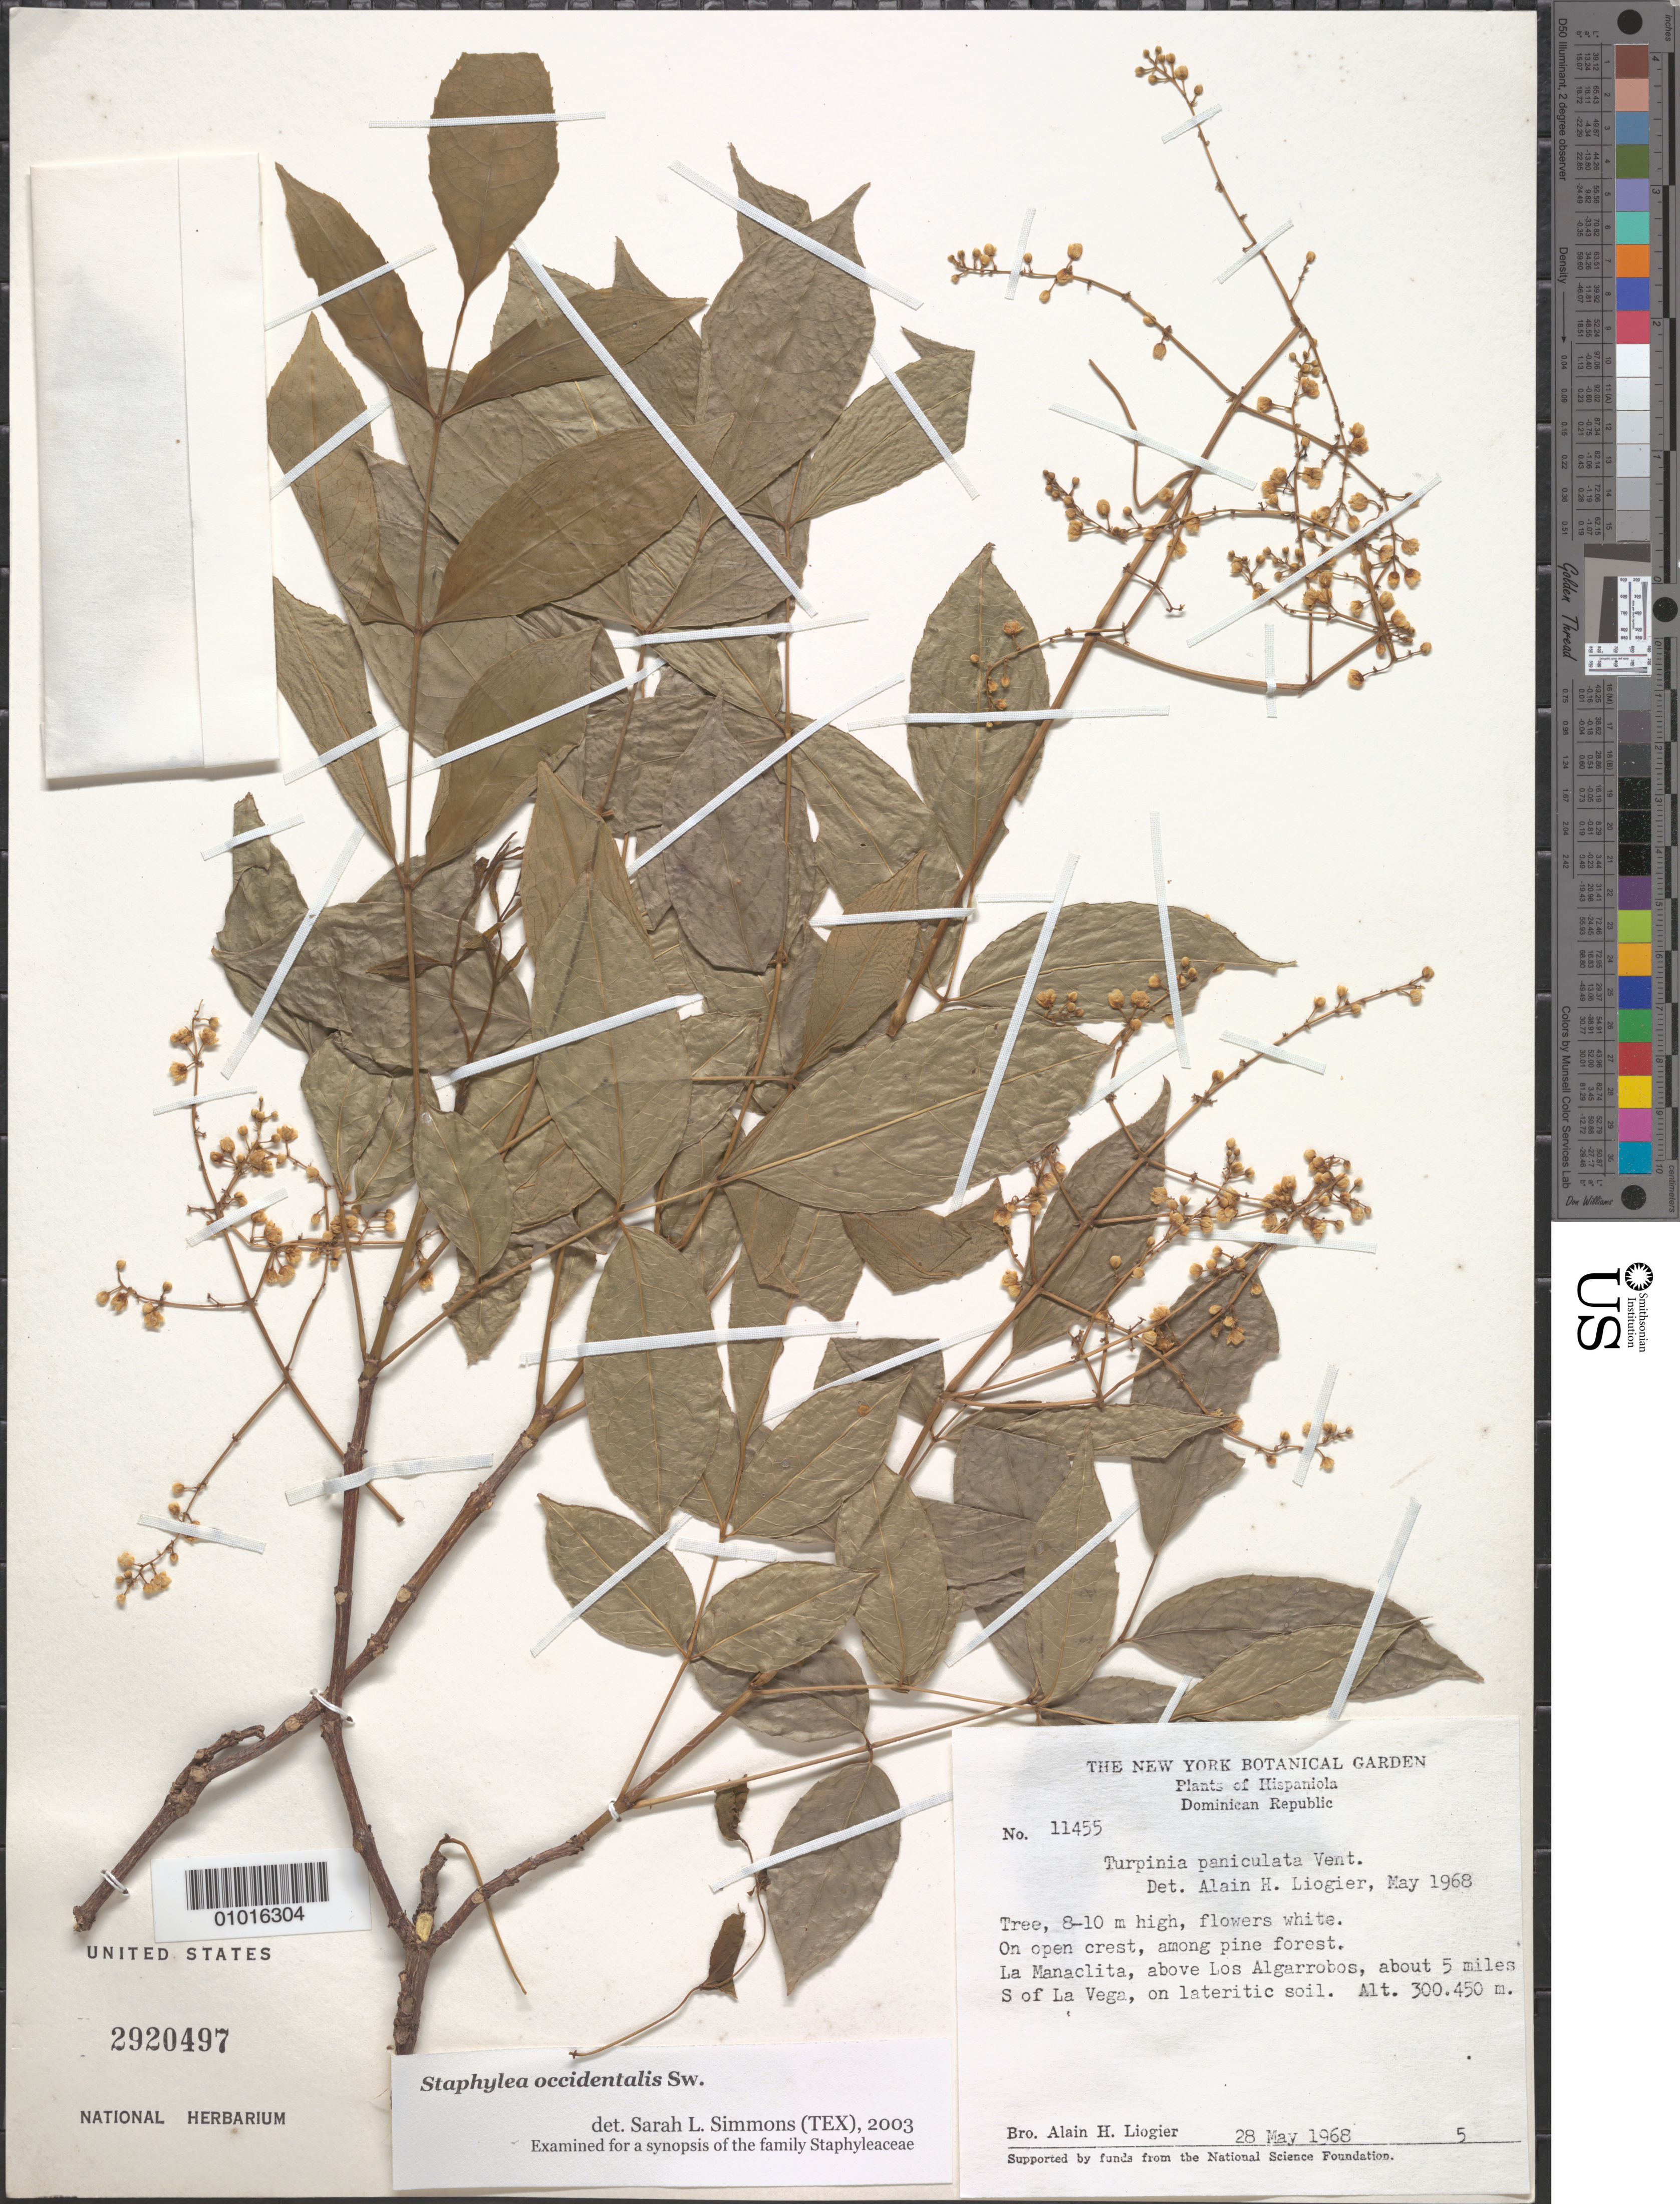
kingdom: Plantae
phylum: Tracheophyta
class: Magnoliopsida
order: Crossosomatales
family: Staphyleaceae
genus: Staphylea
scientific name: Staphylea occidentalis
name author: Sw.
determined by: Simmons, S. L.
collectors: A. H. Liogier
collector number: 11455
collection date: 1968-05-28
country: Dominican Republic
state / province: La Vega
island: Hispaniola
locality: La Manaclita, above Los Algarrobos, about 5 miles S of La Vega.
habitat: On open crest, among pine forest; on lateritic soil.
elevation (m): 300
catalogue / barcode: US 2920497